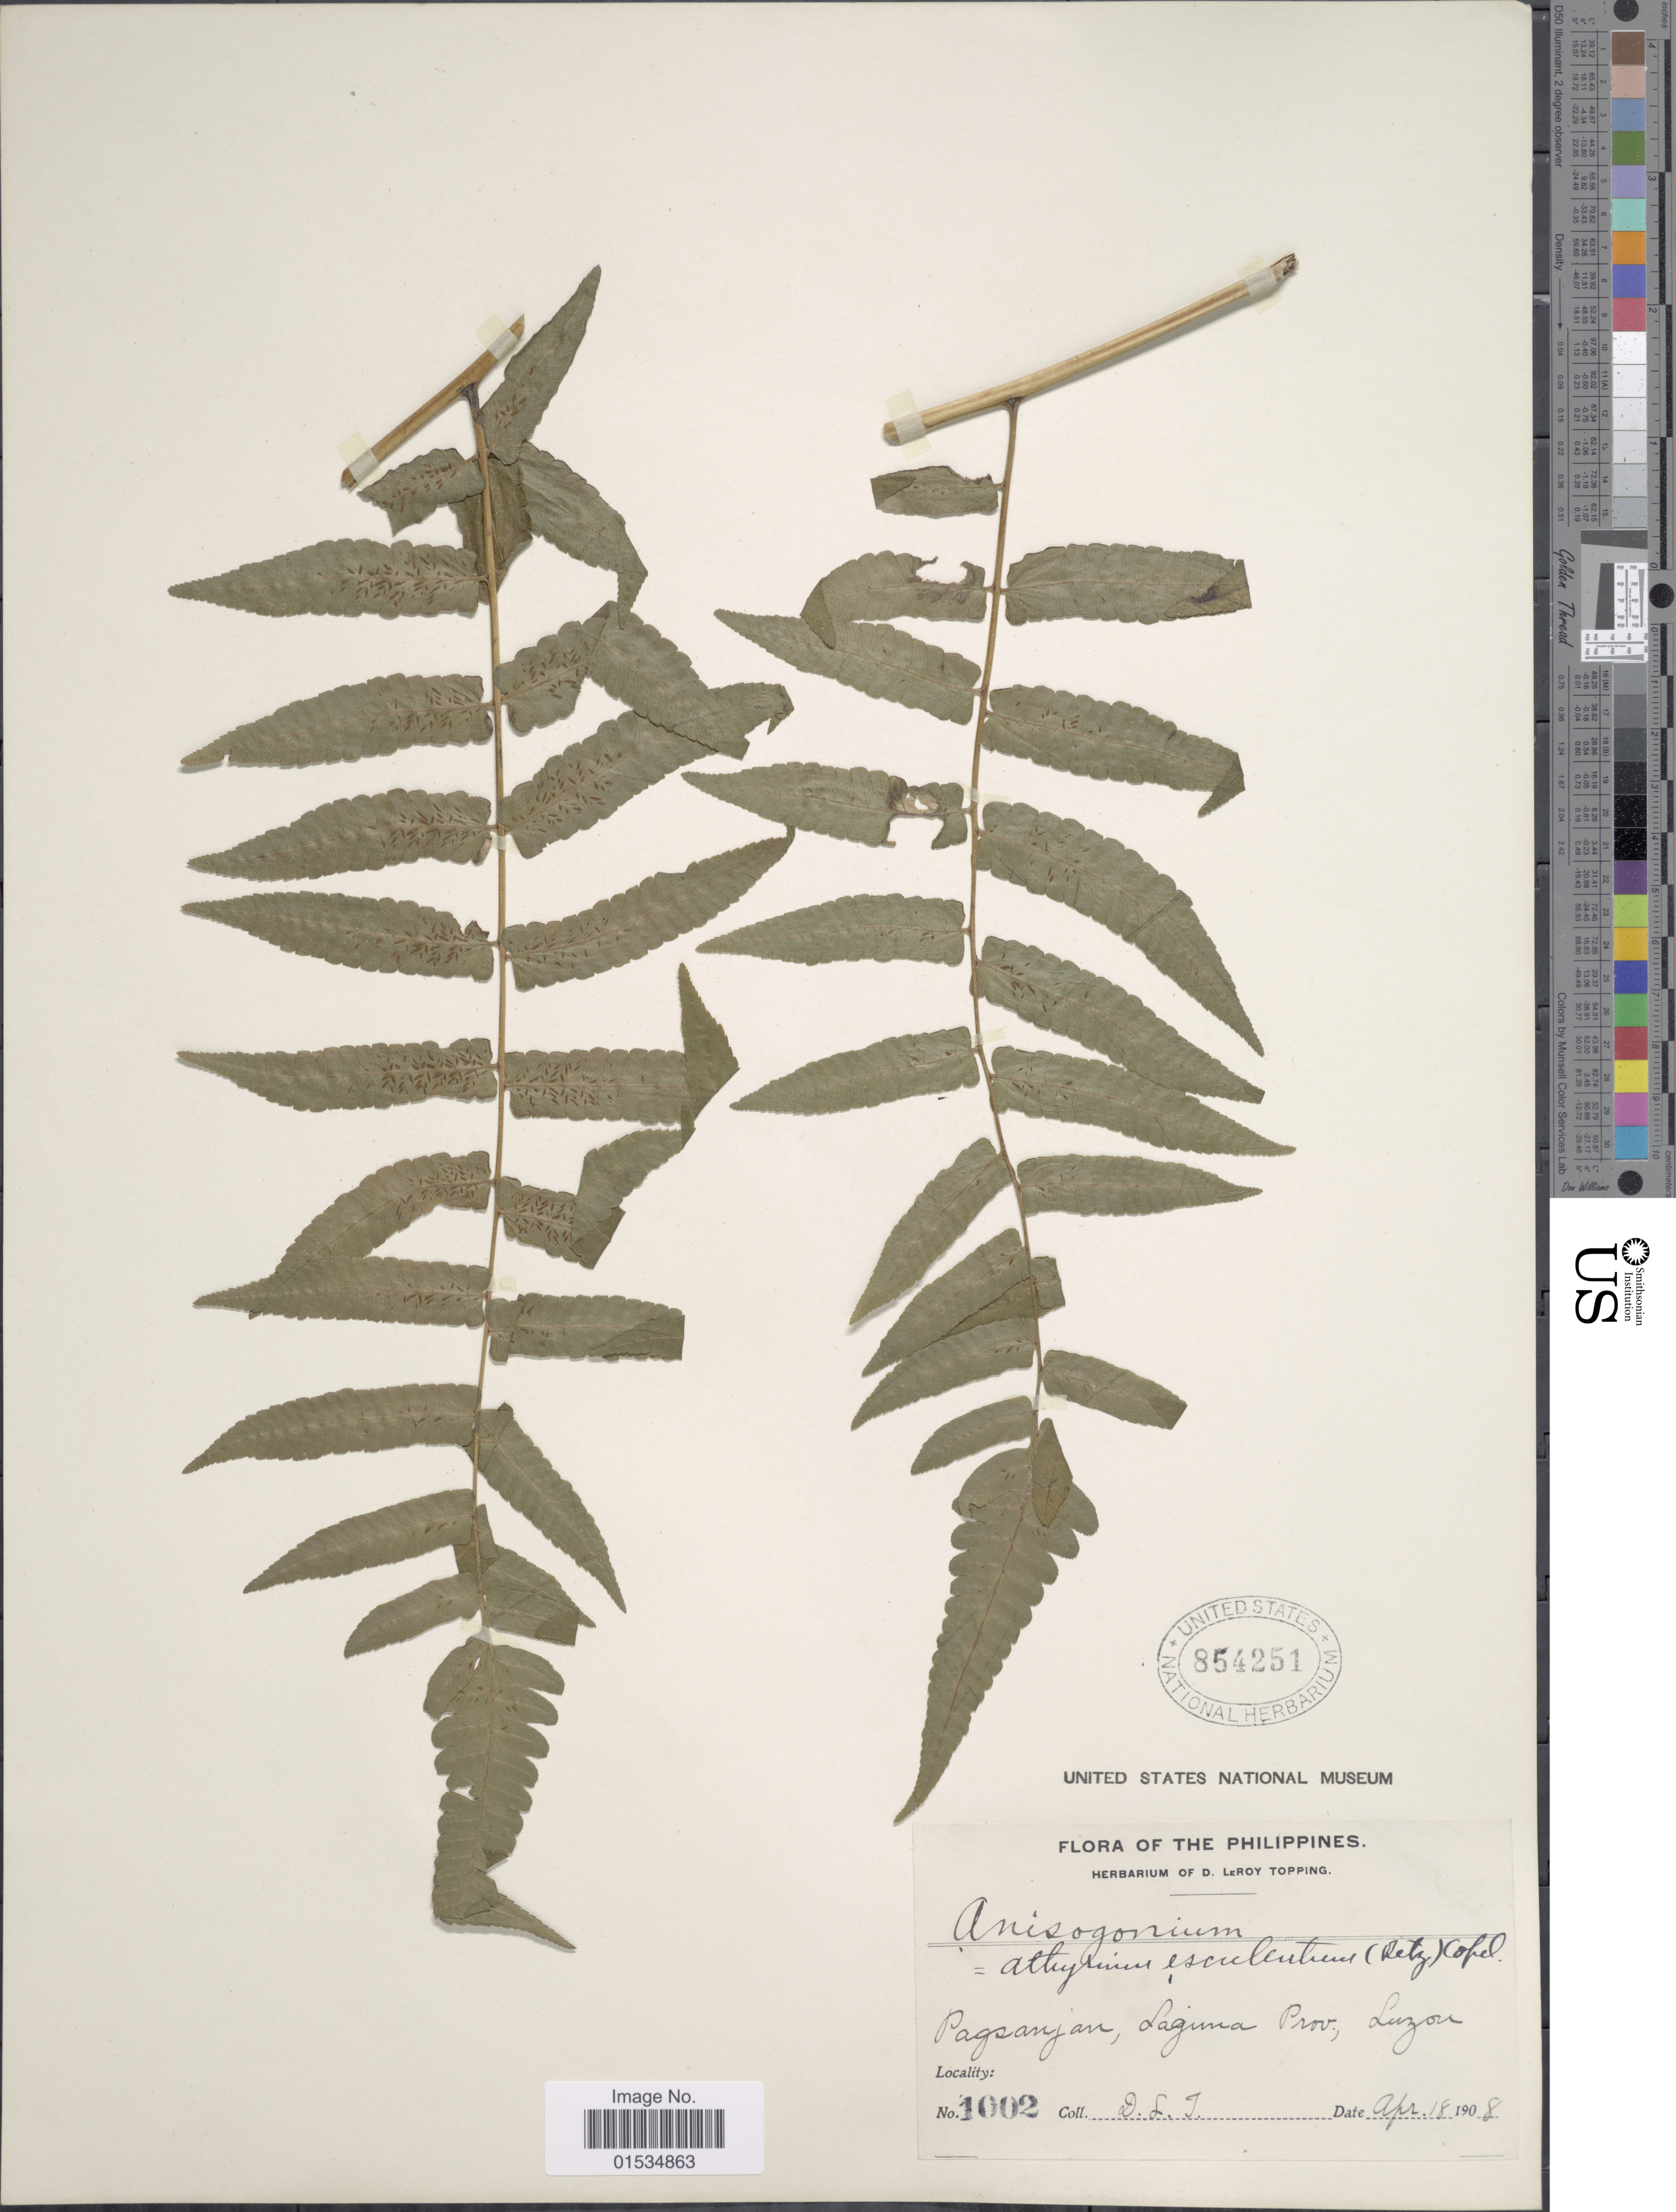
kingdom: Plantae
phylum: Tracheophyta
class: Polypodiopsida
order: Polypodiales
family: Athyriaceae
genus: Diplazium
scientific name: Diplazium esculentum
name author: (Retz.) Sw.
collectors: D. L. Topping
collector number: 1002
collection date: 1908-04-18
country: Philippines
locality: Pagsanjan, Lagima Prov., Luzon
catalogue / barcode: US 854251